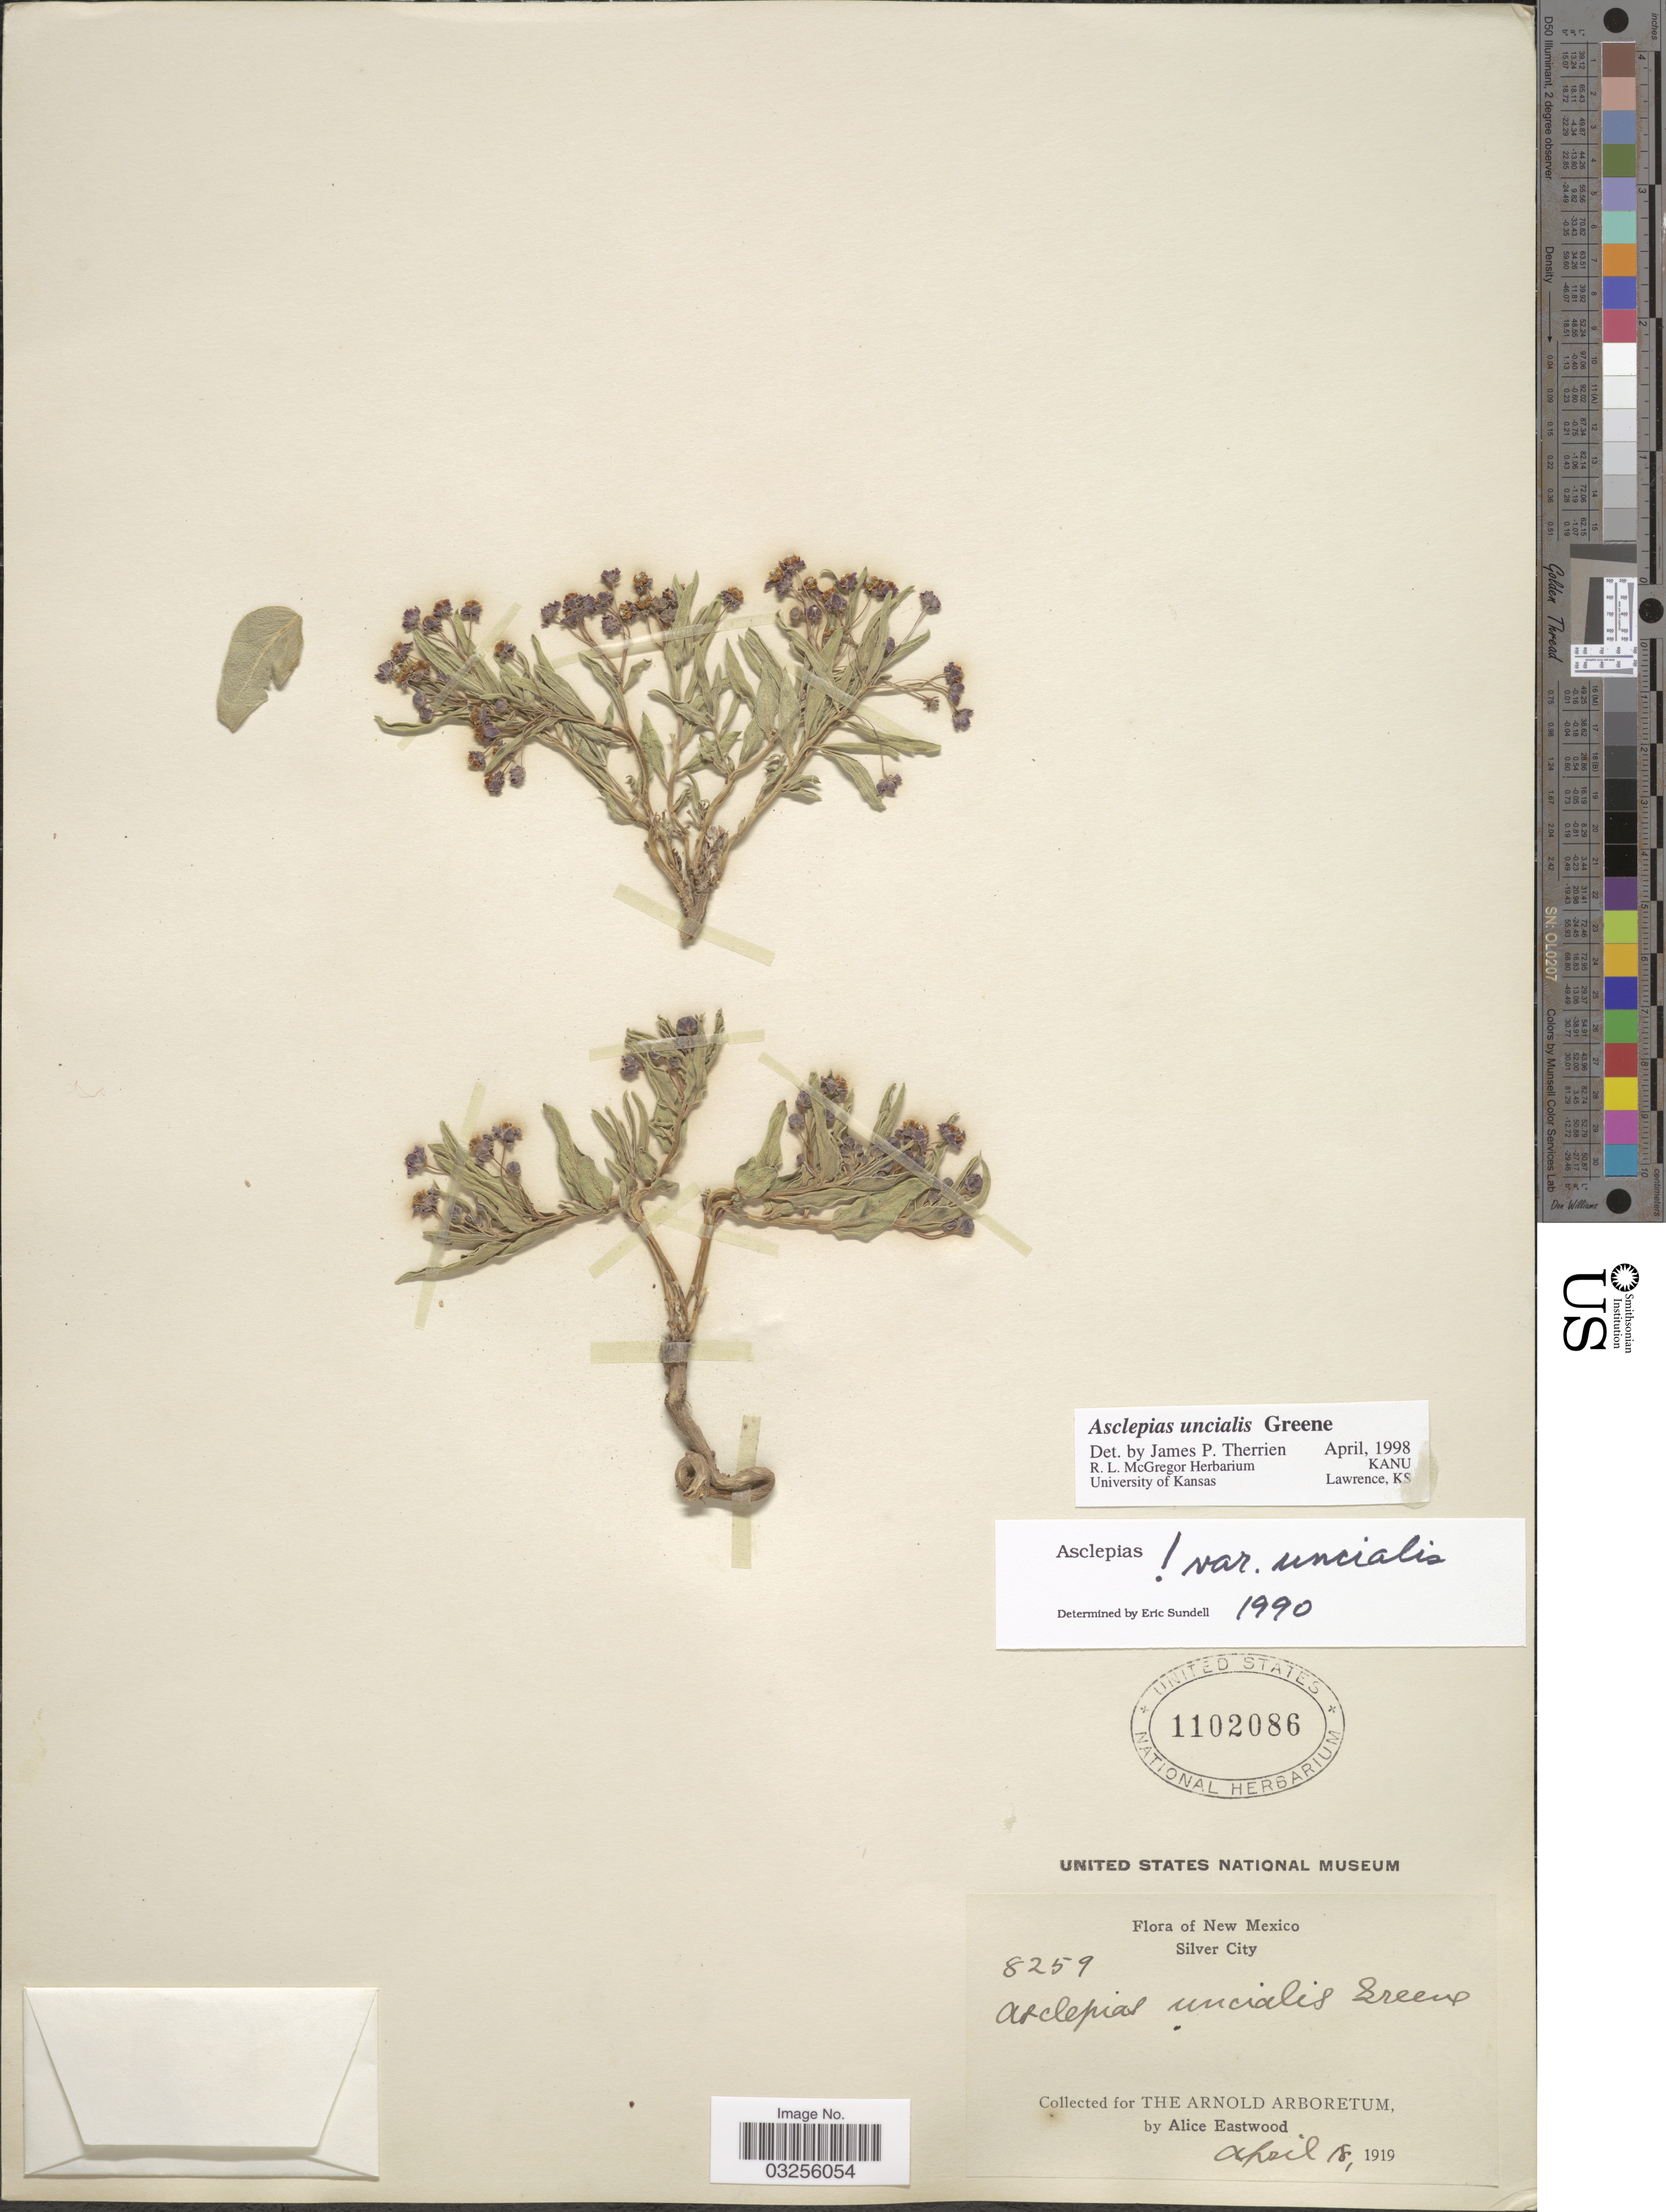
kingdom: Plantae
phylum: Tracheophyta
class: Magnoliopsida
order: Gentianales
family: Apocynaceae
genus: Asclepias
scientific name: Asclepias uncialis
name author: Greene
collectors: A. Eastwood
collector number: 8259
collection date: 1919-04-18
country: United States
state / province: New Mexico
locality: Silver City.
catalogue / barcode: US 1102086